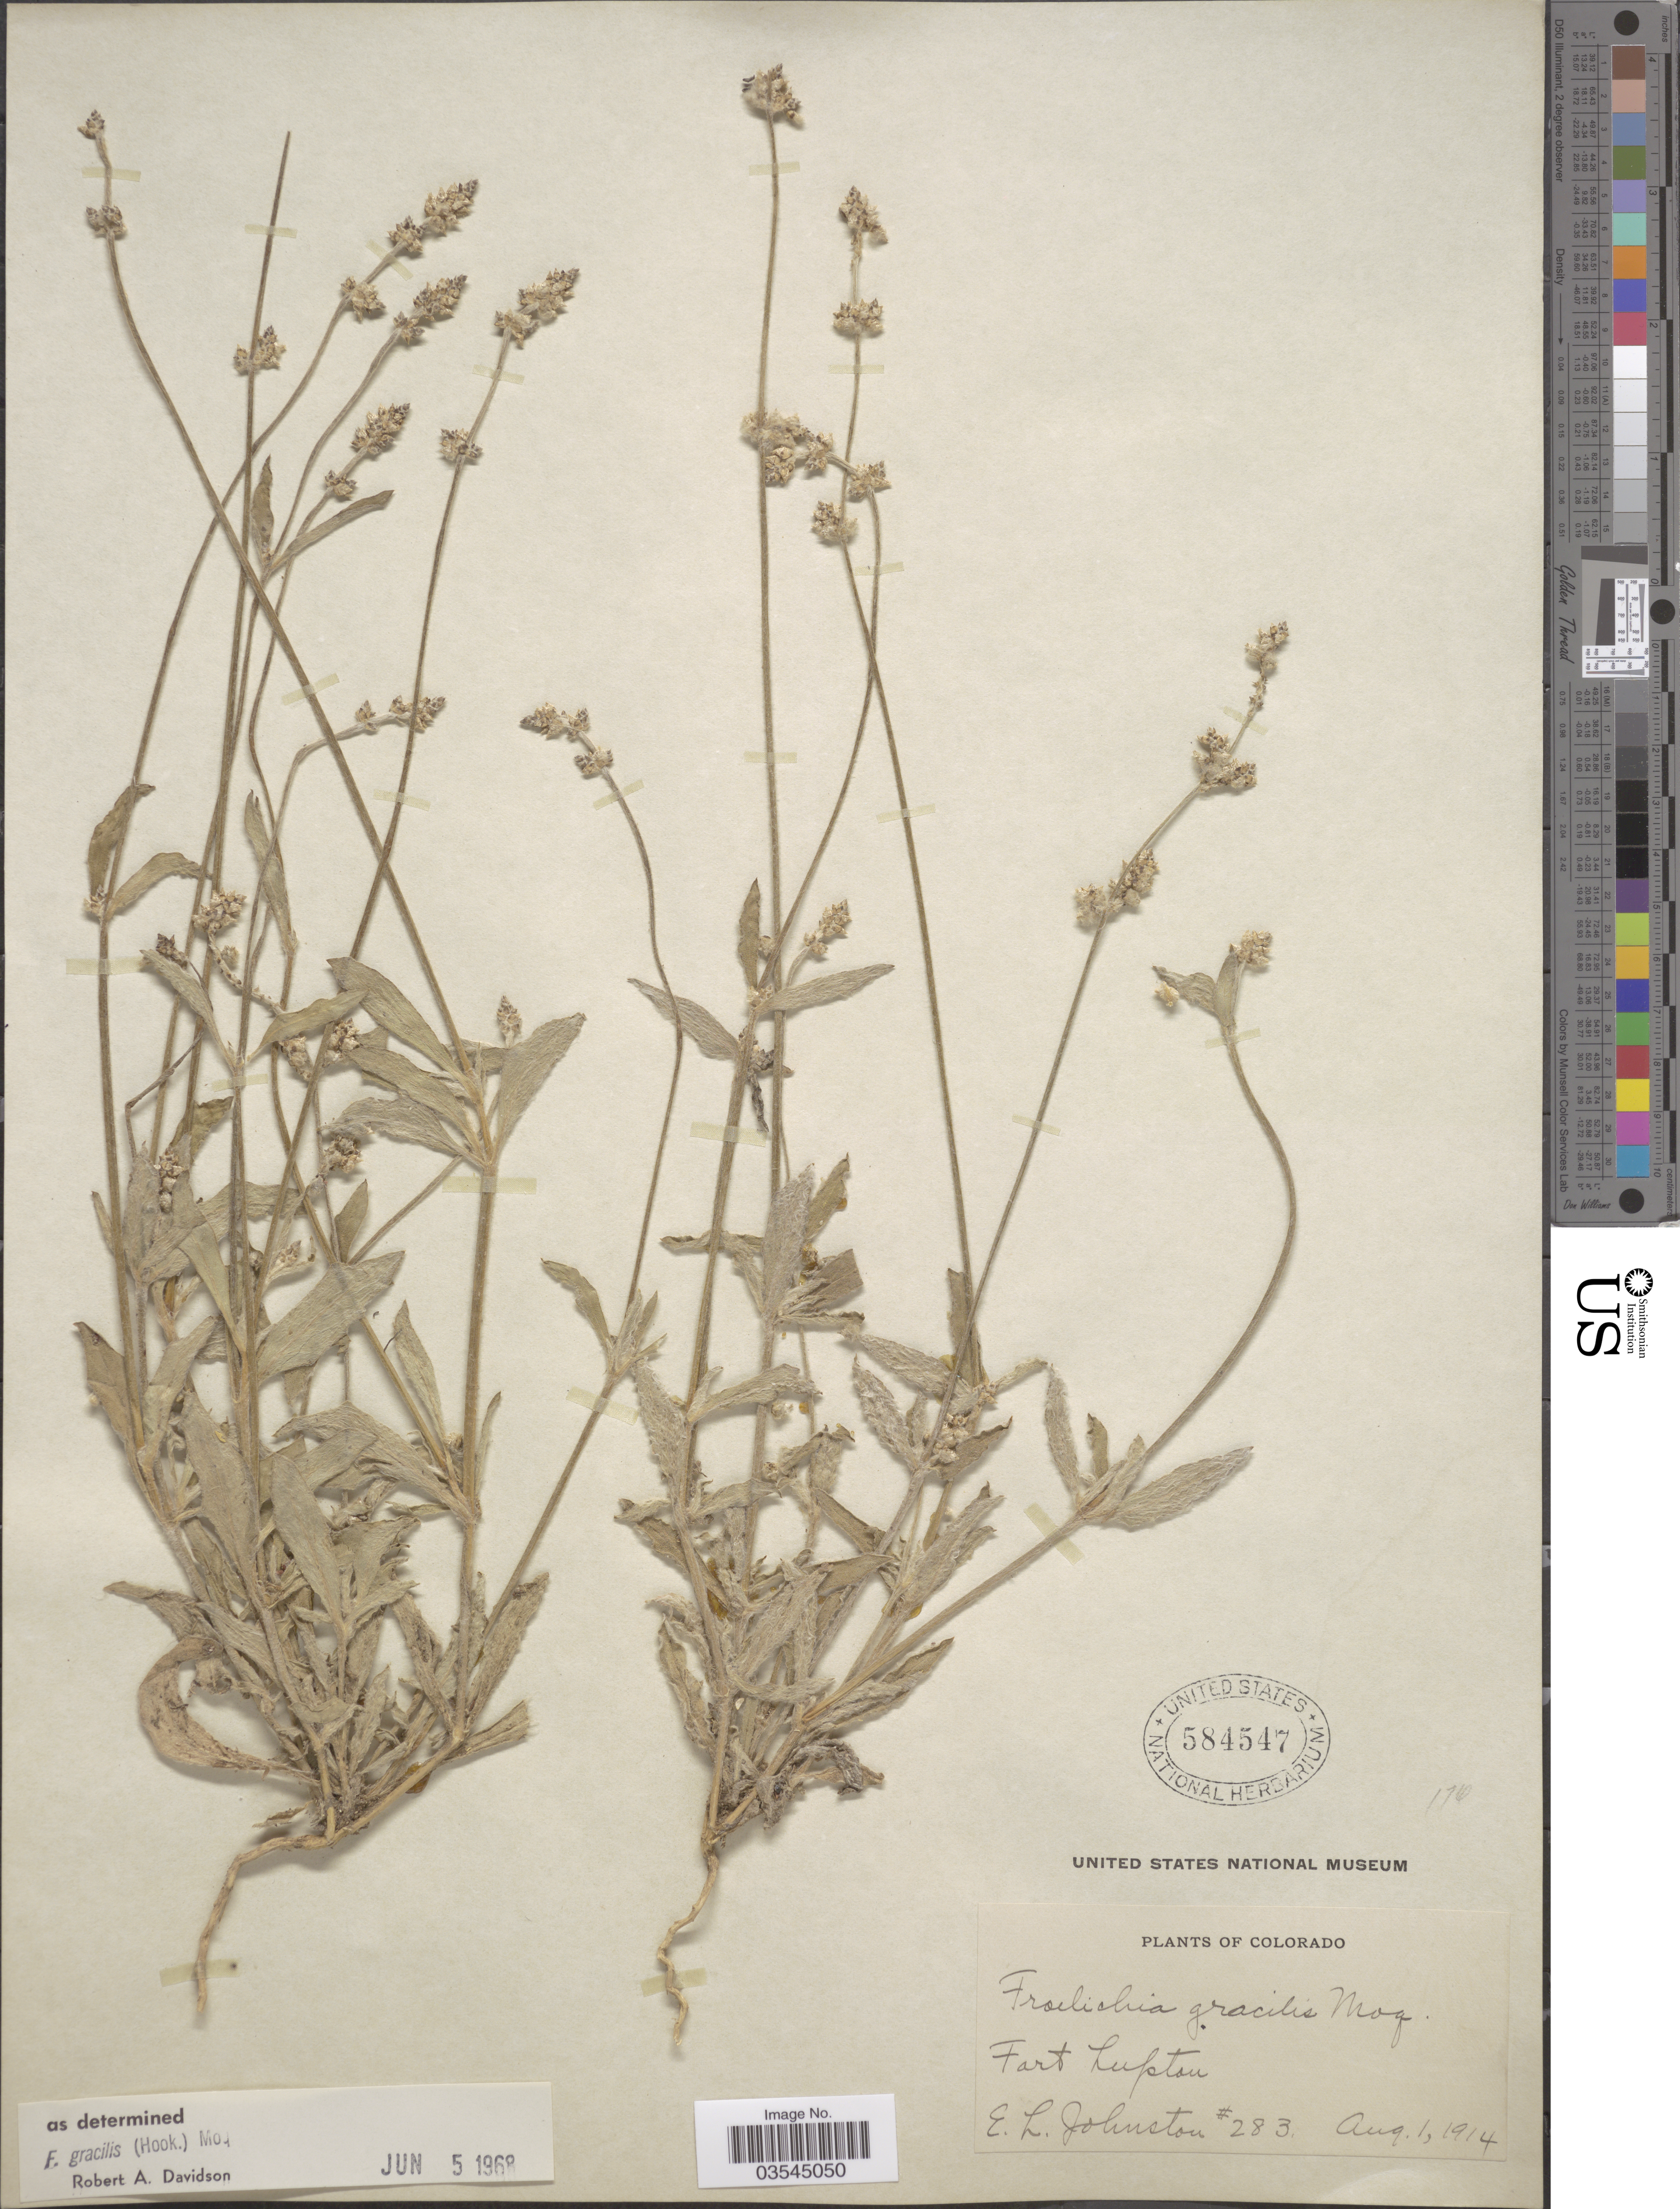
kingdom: Plantae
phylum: Tracheophyta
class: Magnoliopsida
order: Caryophyllales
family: Amaranthaceae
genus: Froelichia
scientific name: Froelichia gracilis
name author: (Hook.) Moq.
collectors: E. L. Johnston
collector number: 283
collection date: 1914-08-01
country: United States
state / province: Colorado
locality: Fort Lupton.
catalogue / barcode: US 584547